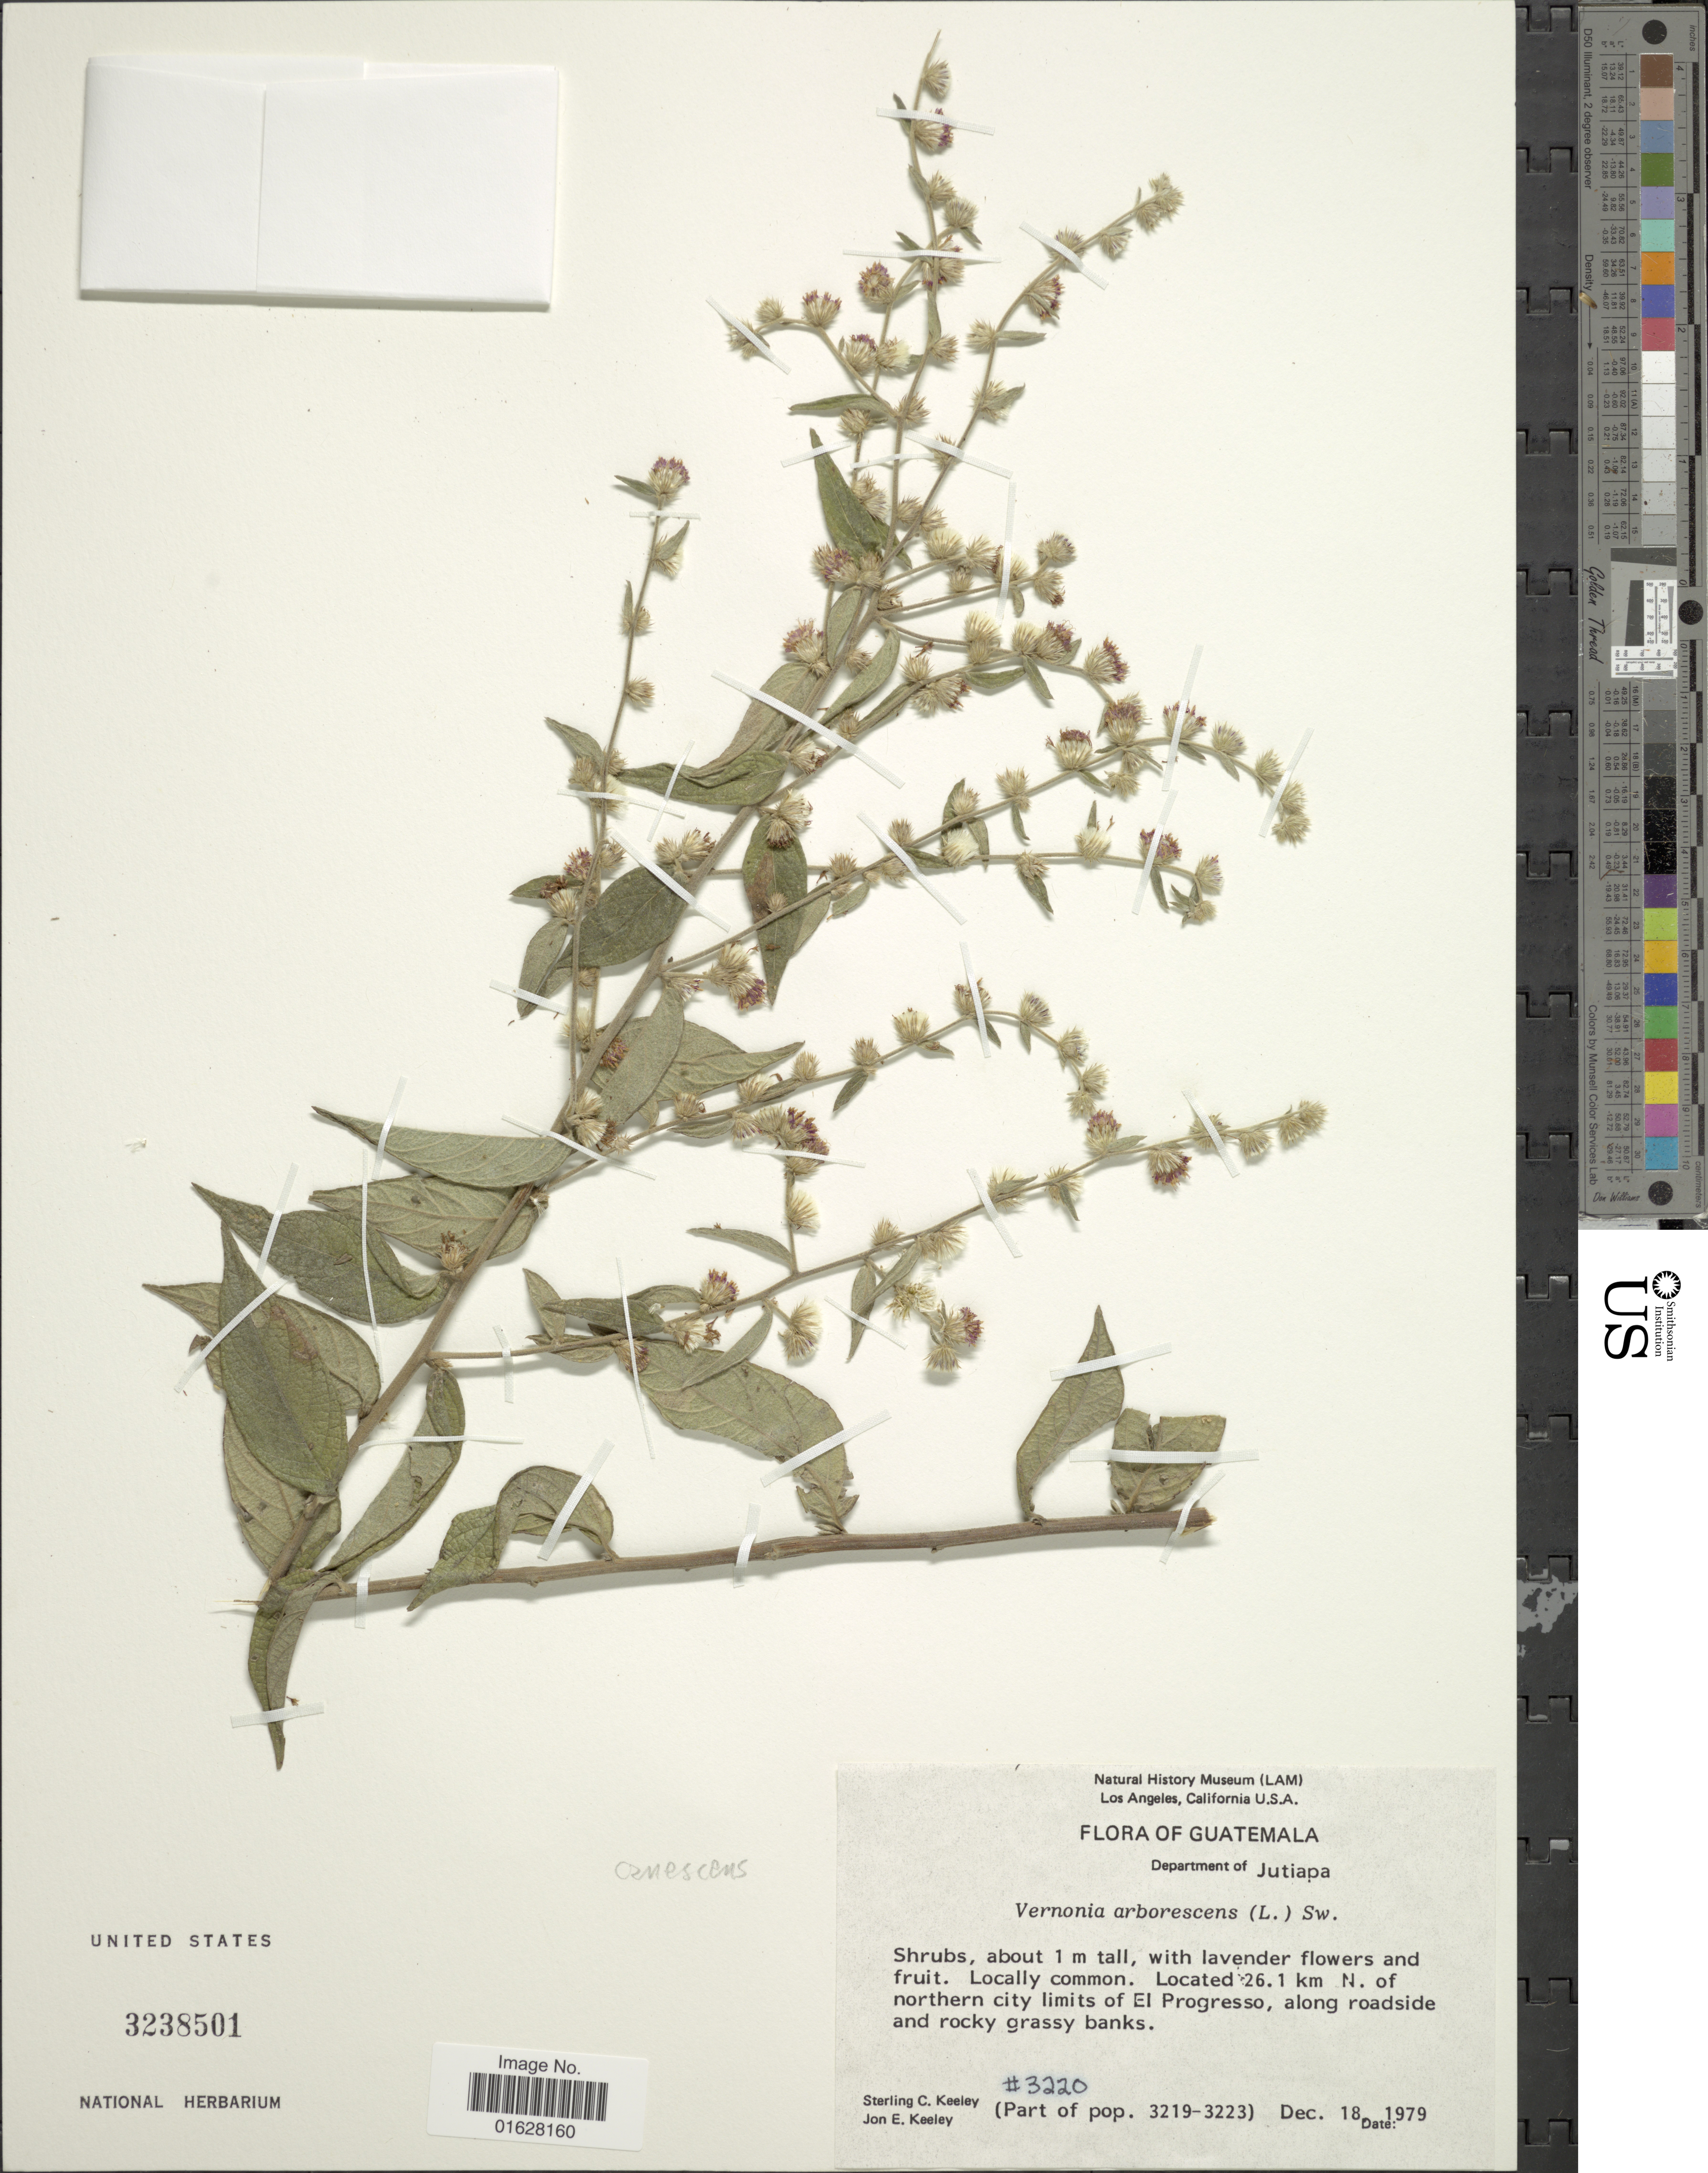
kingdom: Plantae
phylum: Tracheophyta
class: Magnoliopsida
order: Asterales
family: Asteraceae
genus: Lepidaploa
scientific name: Lepidaploa canescens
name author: (Kunth) H. Rob.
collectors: S. C. Keeley & J. E. Keeley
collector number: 3220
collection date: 1979-12-18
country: Guatemala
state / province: Jutiapa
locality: Department of Jutiapa, 26.1 km N. of northen city limits of El Progresso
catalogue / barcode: US 3238501